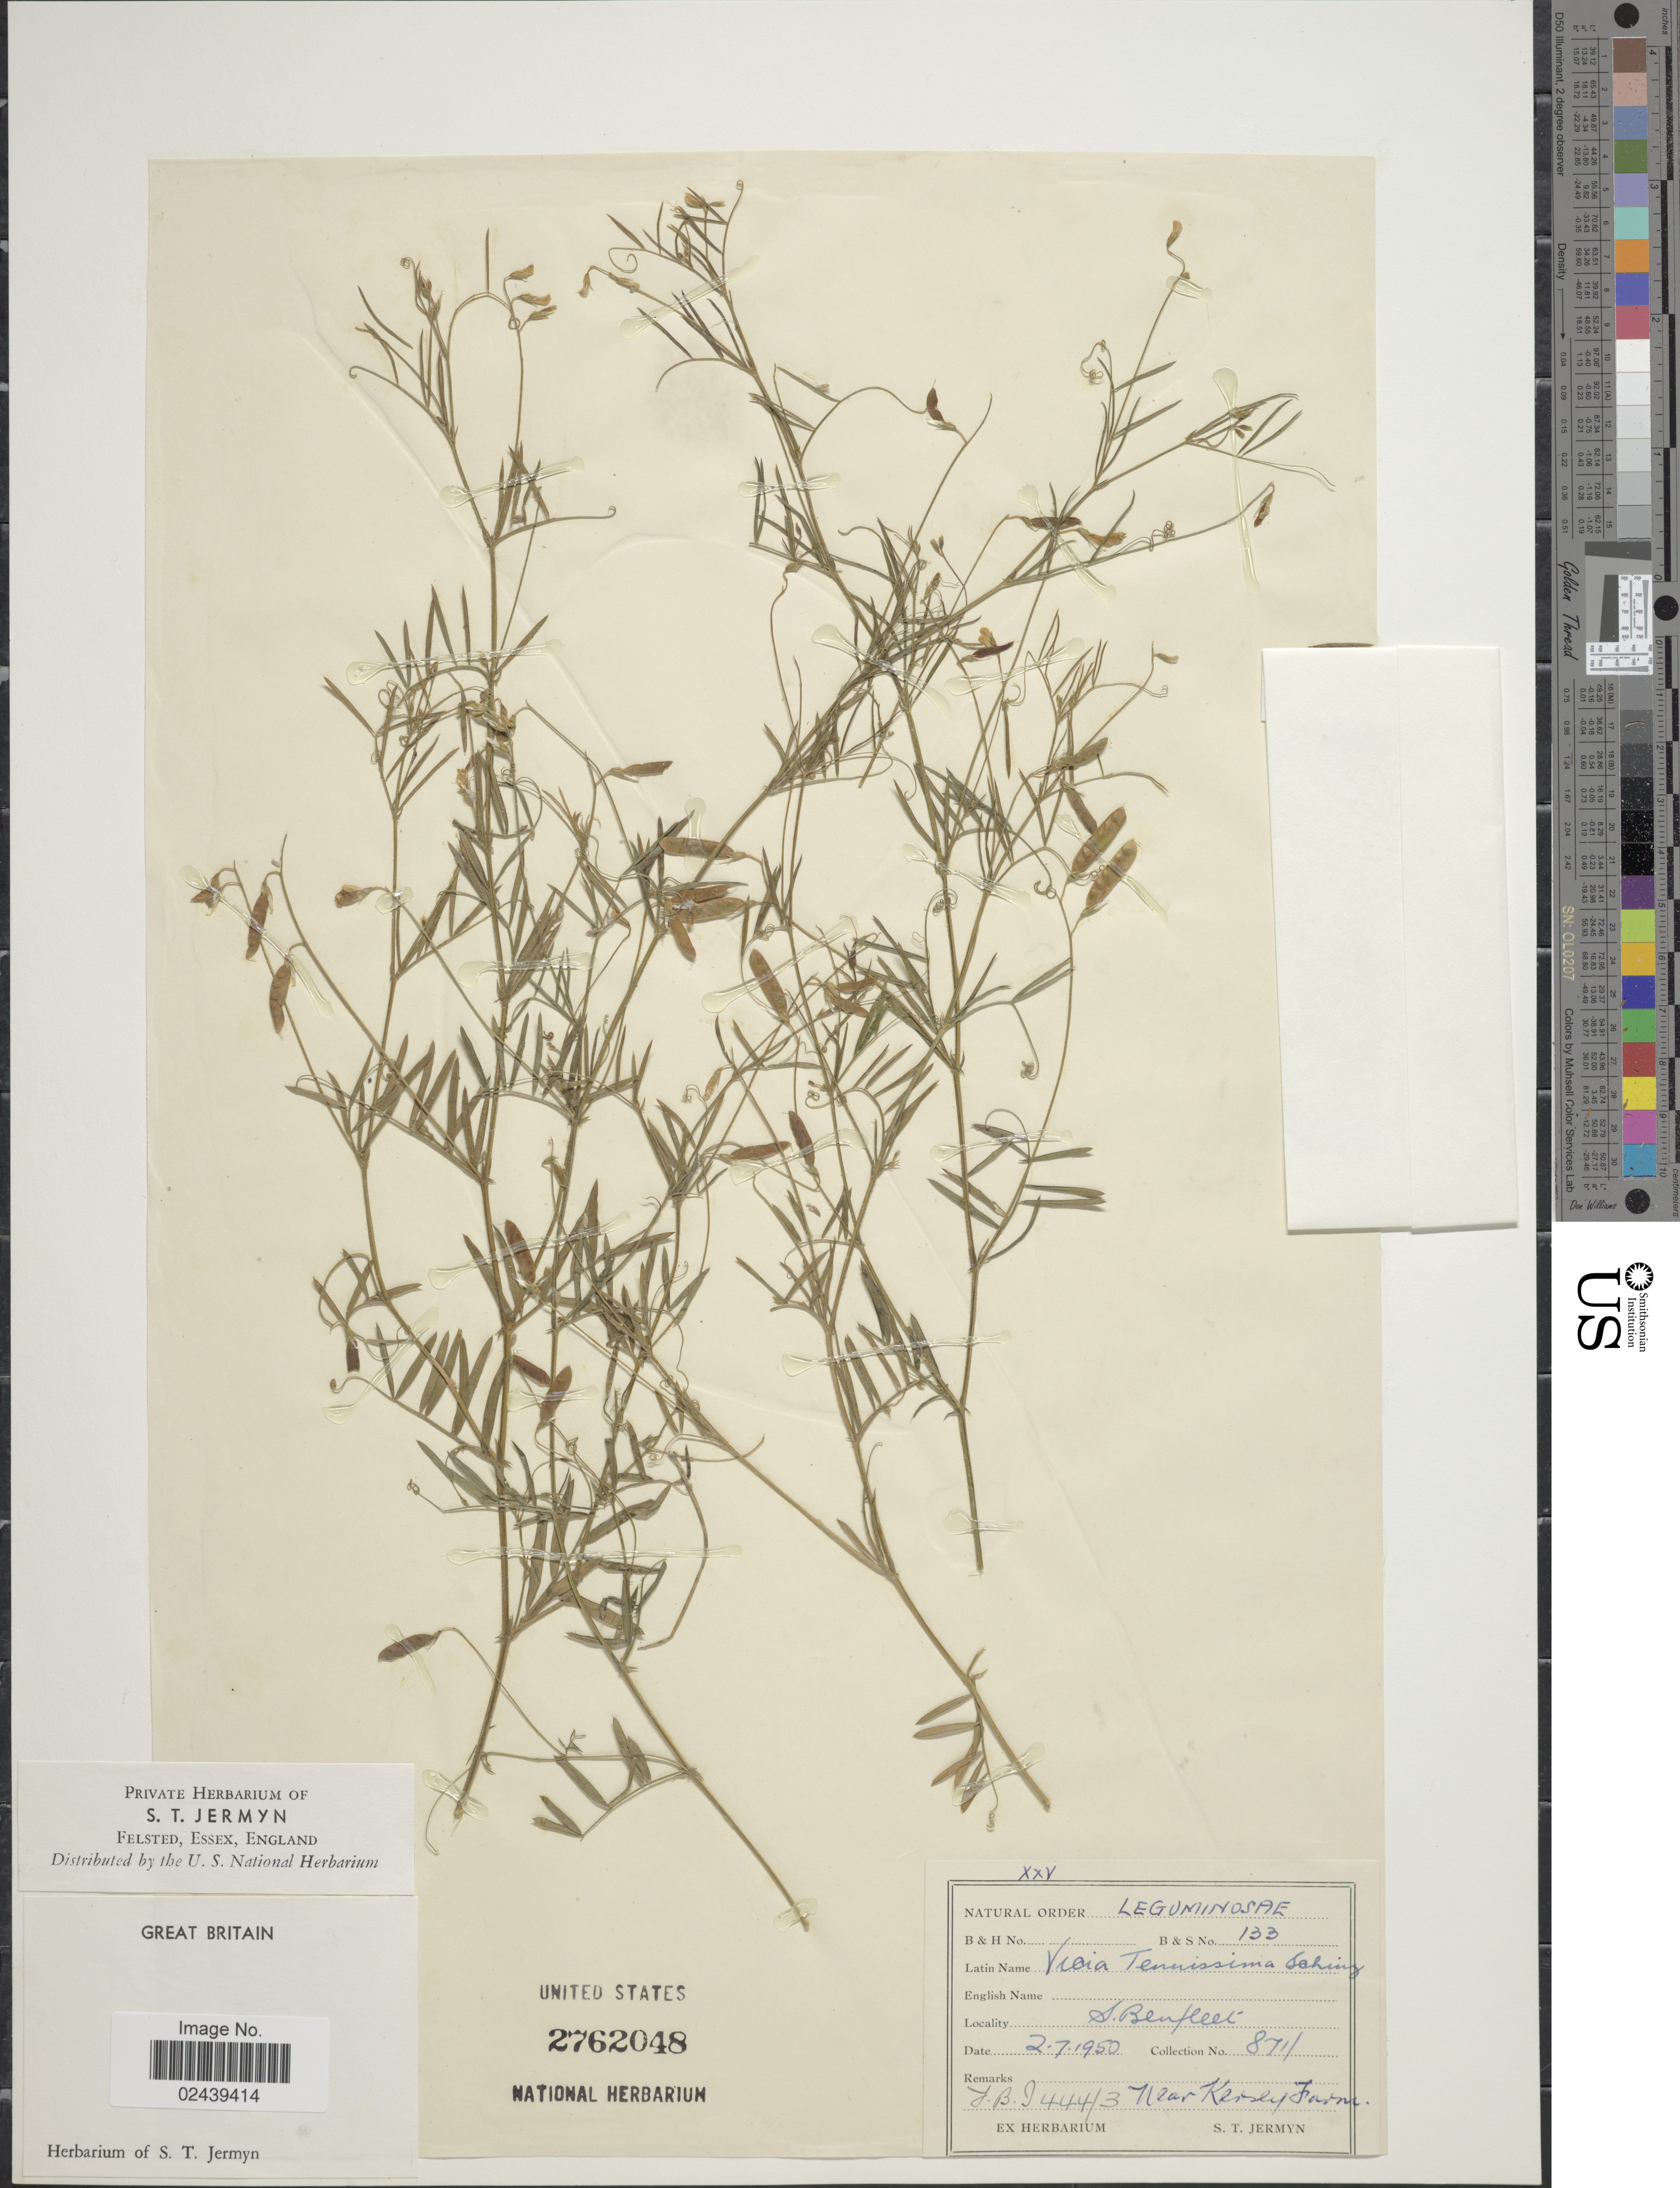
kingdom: Plantae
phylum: Tracheophyta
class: Magnoliopsida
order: Fabales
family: Fabaceae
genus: Vicia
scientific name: Vicia tenuissima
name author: (M. Bieb.) Schinz & Thell.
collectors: S. Jermyn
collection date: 1950-07-02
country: United Kingdom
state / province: England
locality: Great Britain, S. Benfleet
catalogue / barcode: US 2762048